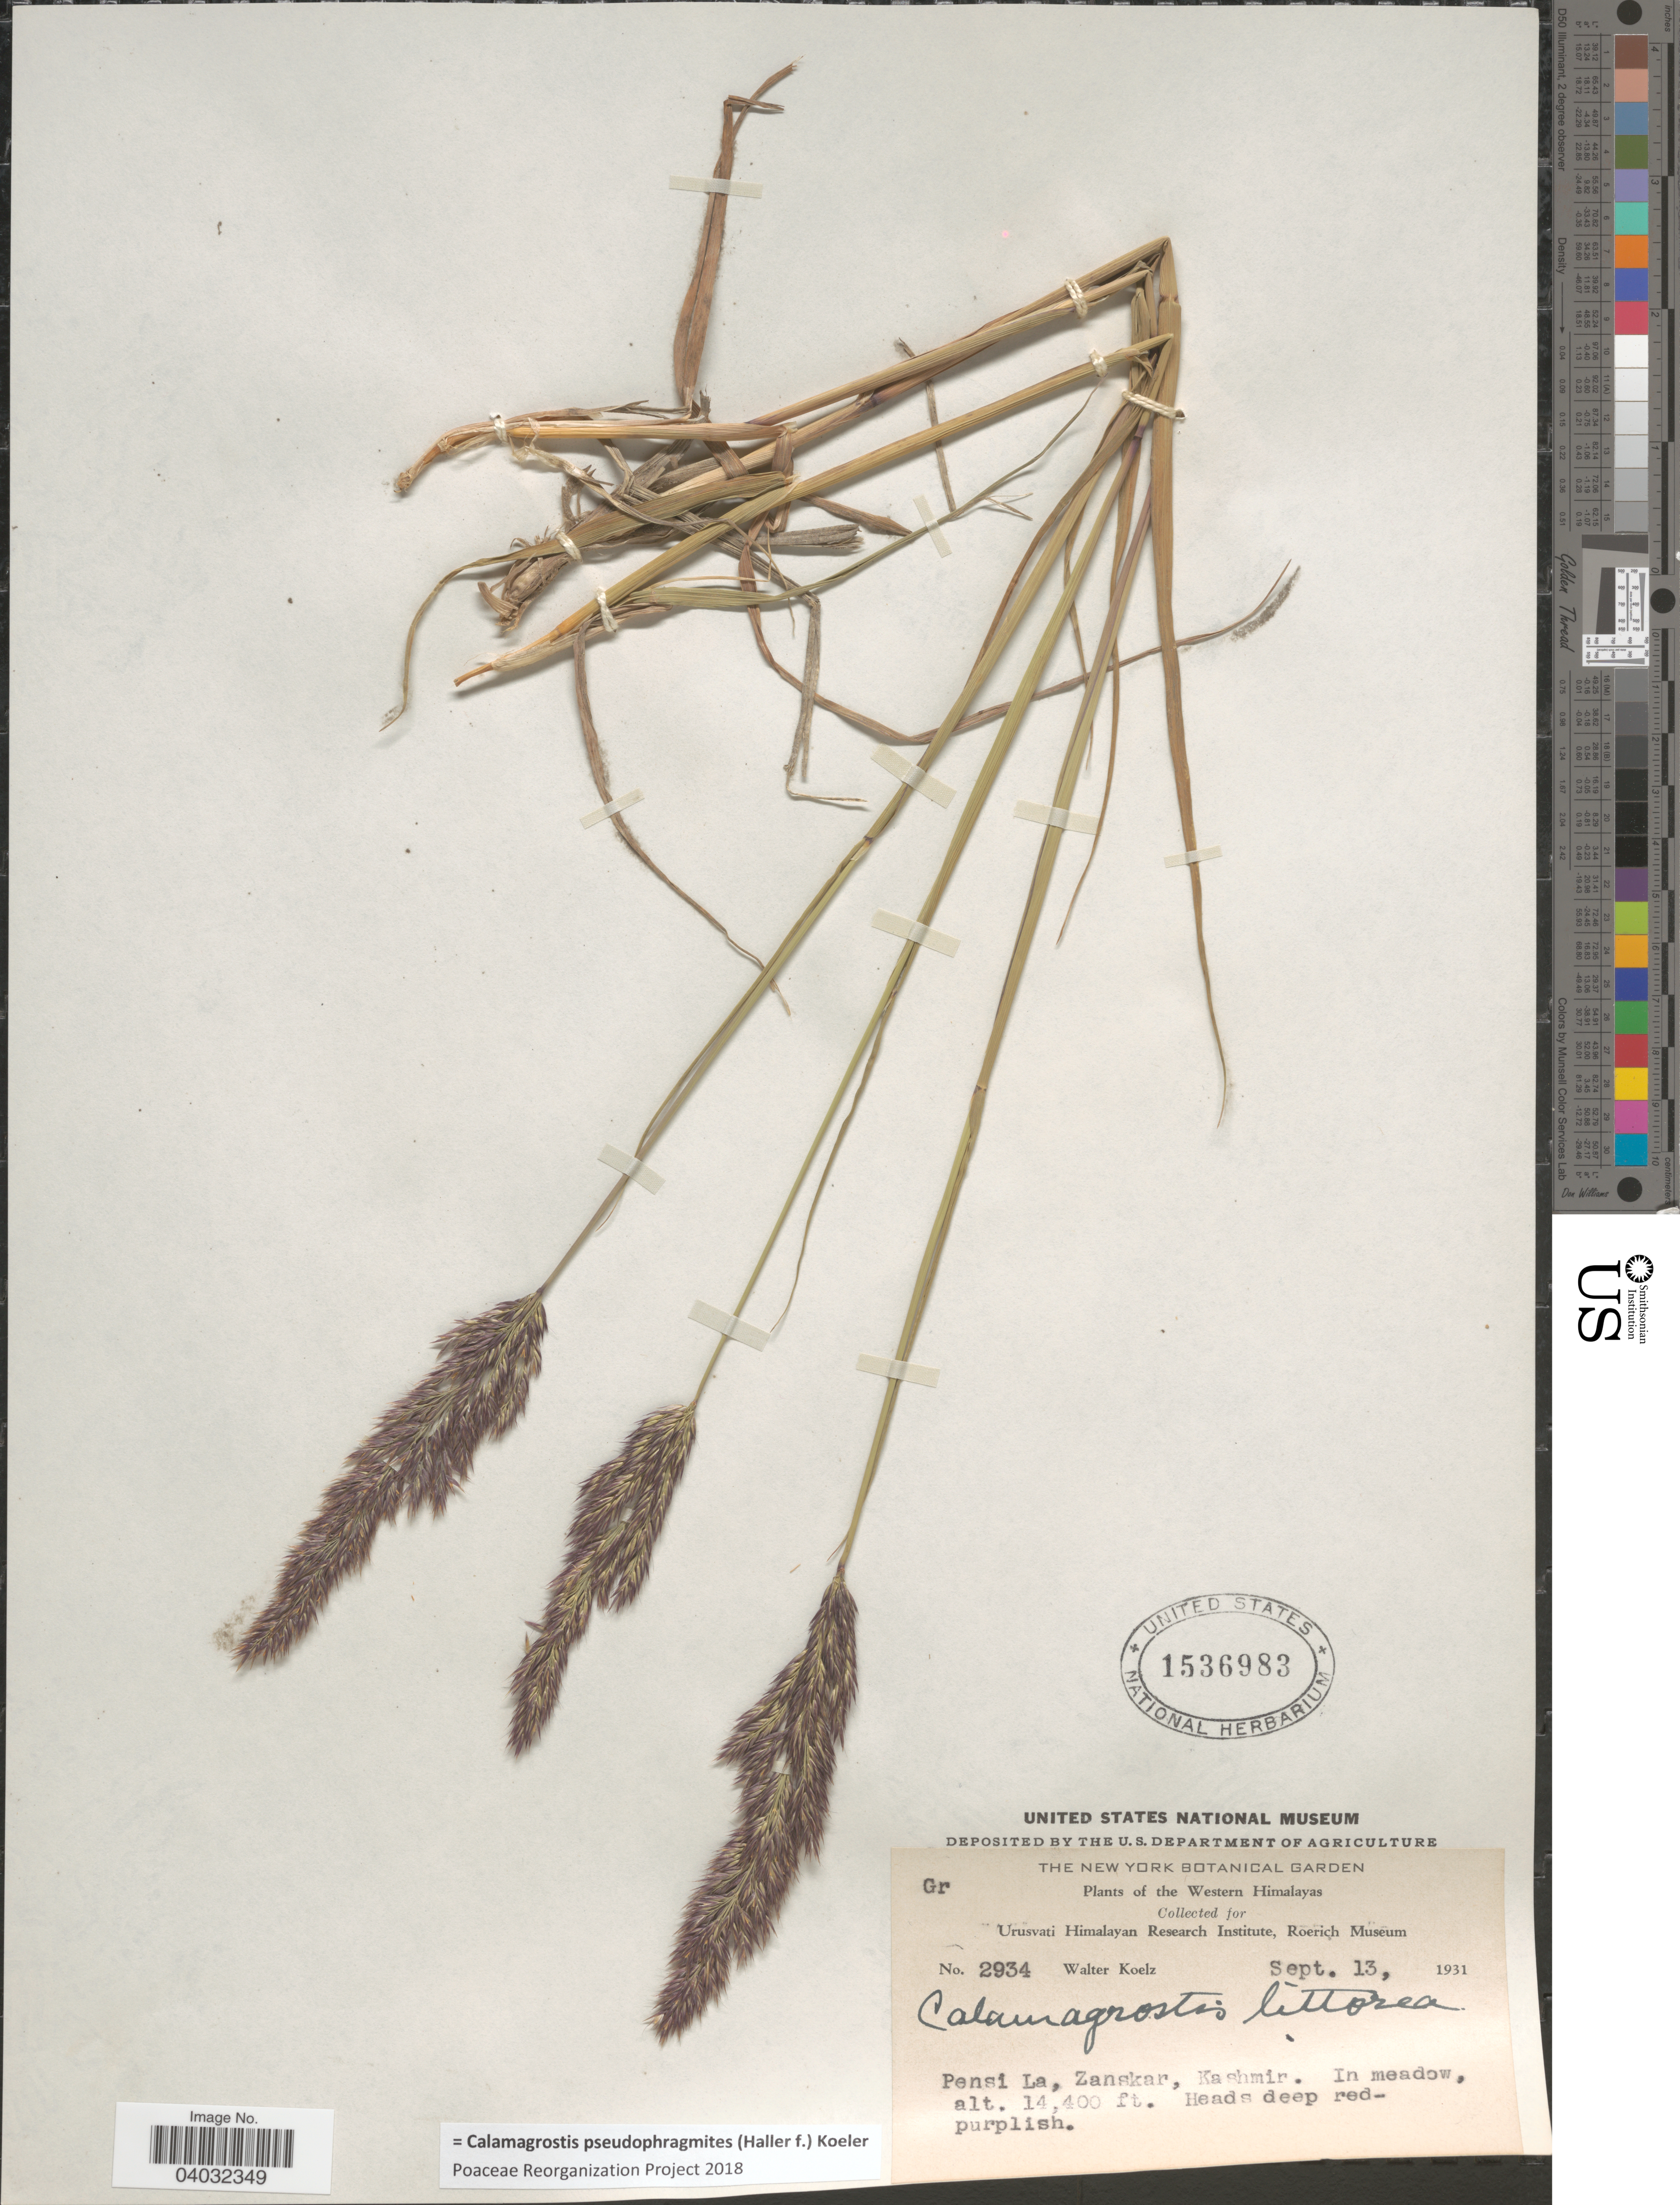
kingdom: Plantae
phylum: Tracheophyta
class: Liliopsida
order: Poales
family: Poaceae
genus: Calamagrostis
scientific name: Calamagrostis pseudophragmites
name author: (Haller f.) Koeler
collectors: W. N. Koelz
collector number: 2934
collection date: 1931-09-13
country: India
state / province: Jammu and Kashmir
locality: The Western Himalayas. Pensi La, Zanskar, Kashmir.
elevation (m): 4389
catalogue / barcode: US 1536983